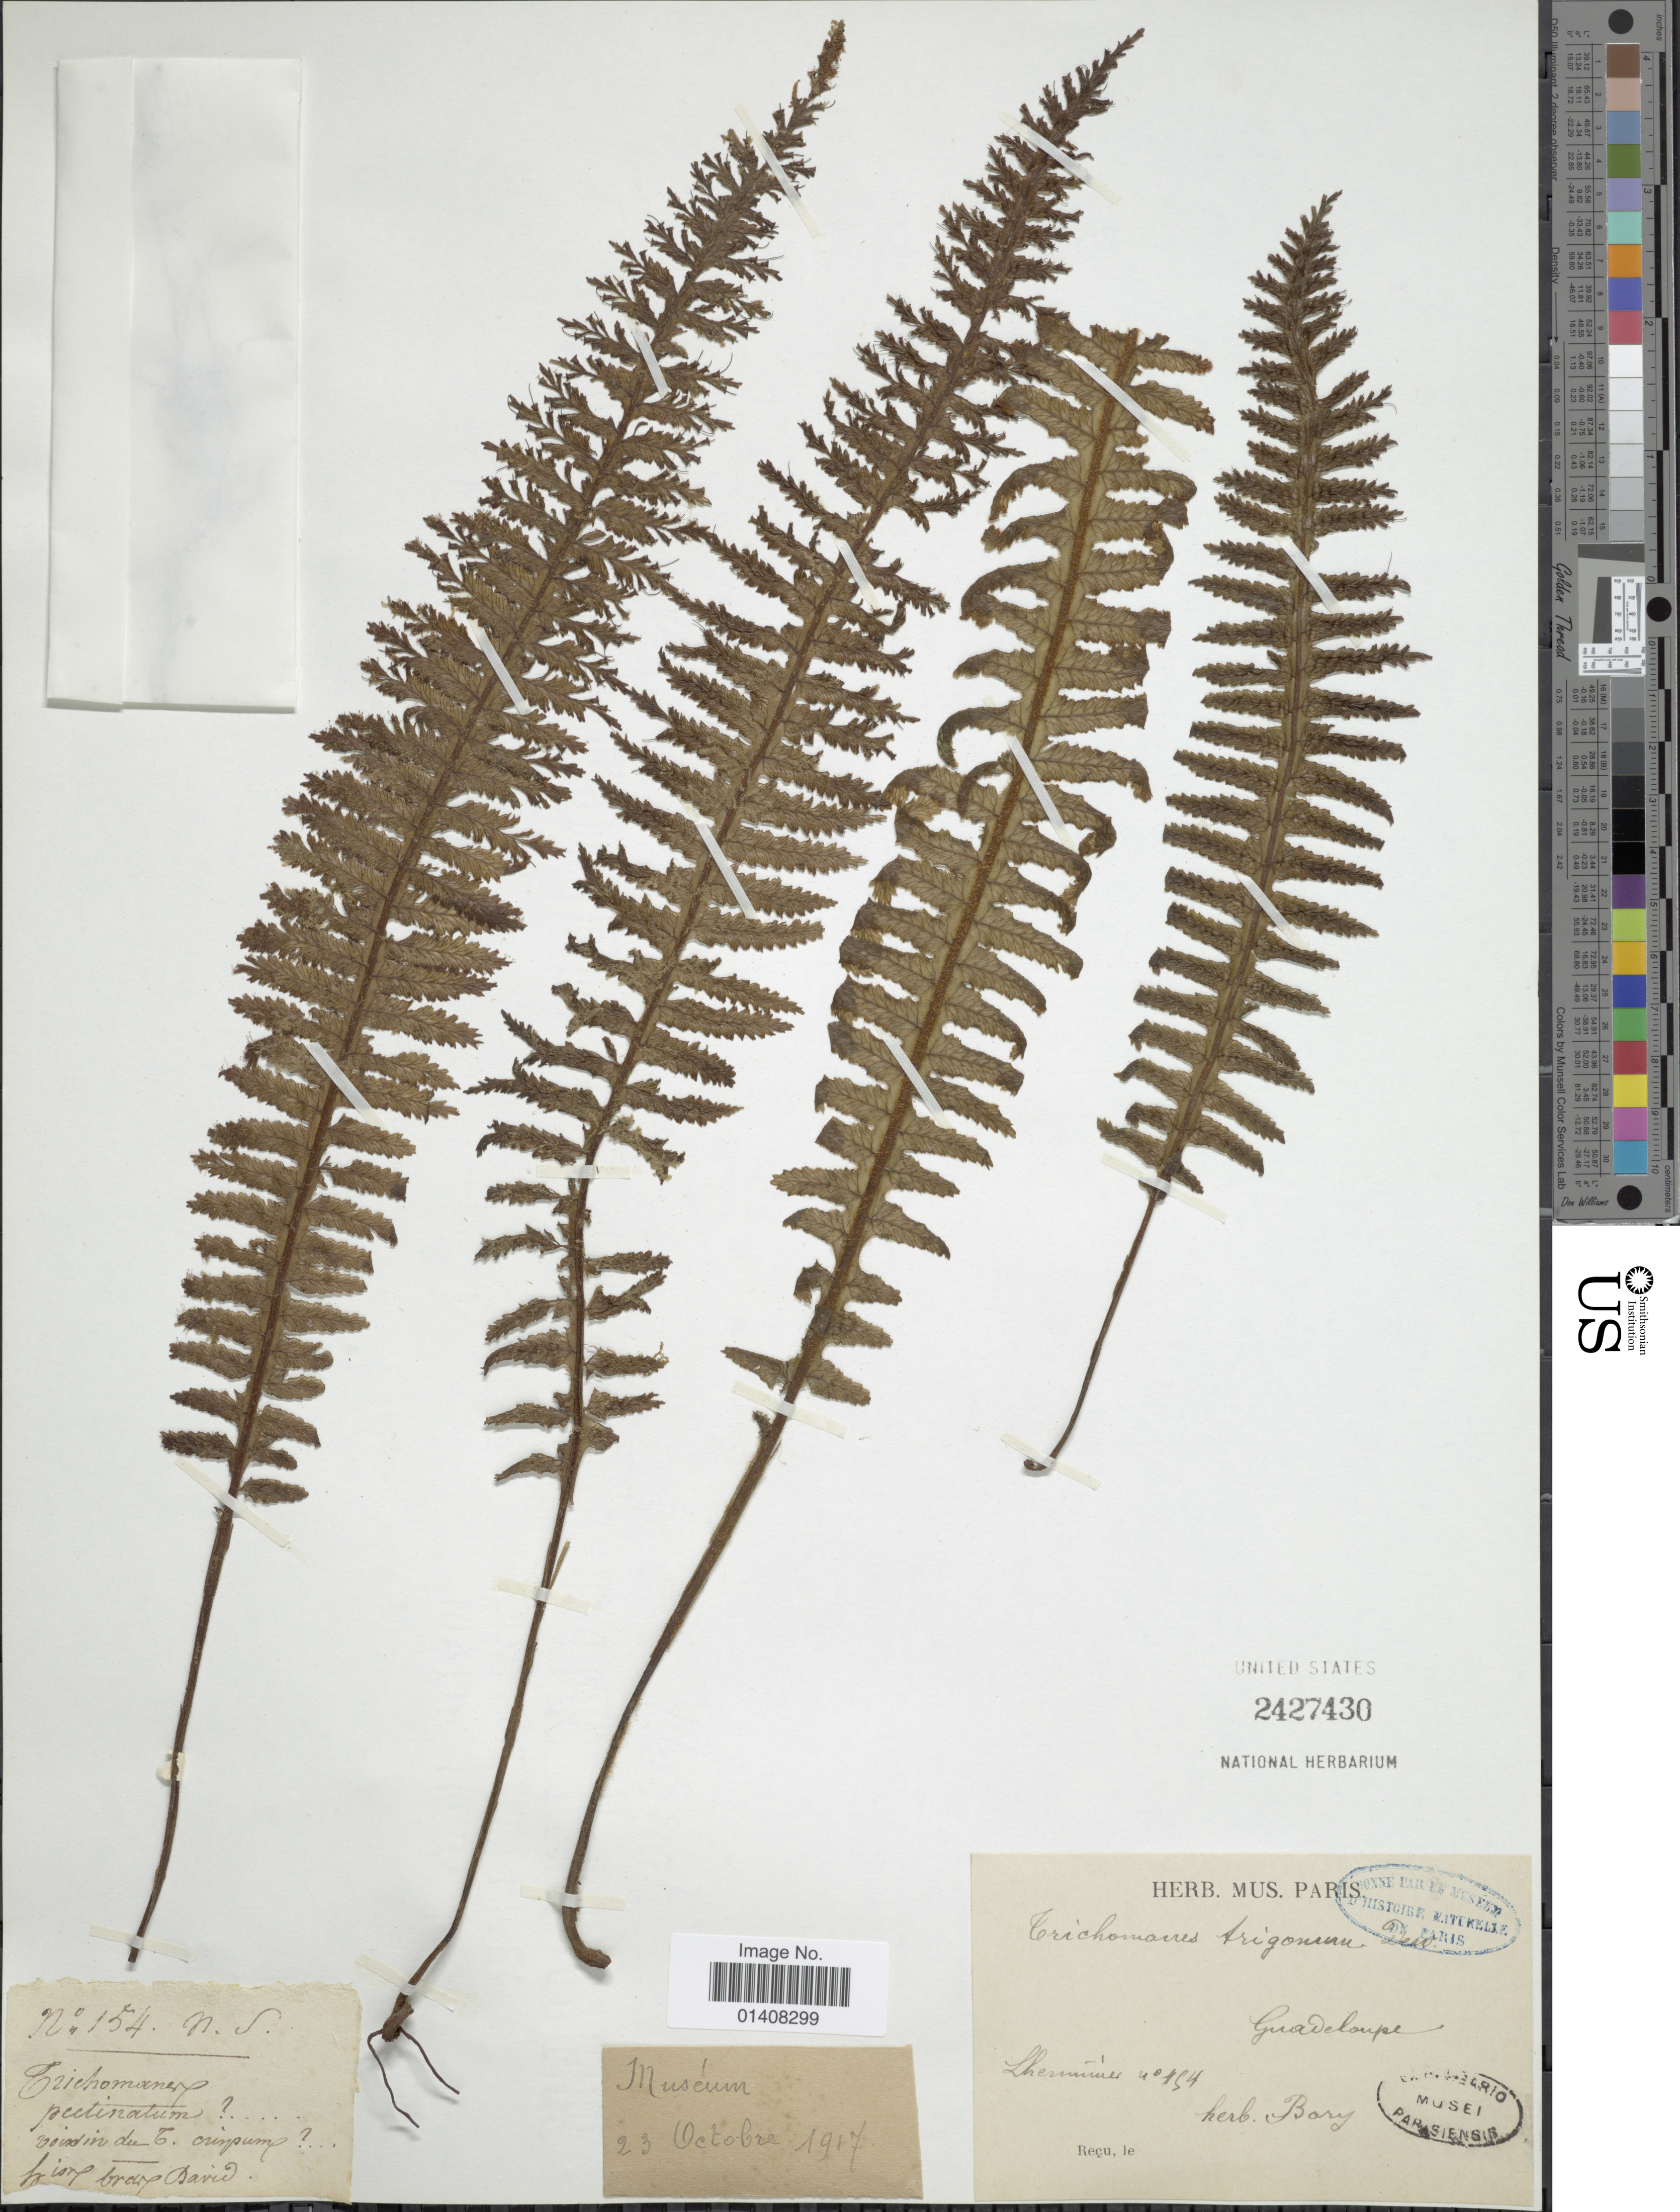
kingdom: Plantae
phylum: Tracheophyta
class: Polypodiopsida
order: Hymenophyllales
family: Hymenophyllaceae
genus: Trichomanes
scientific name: Trichomanes trigonum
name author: Desv.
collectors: -. L'Herminier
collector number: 154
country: Guadeloupe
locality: Guadeloupe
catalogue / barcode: US 2427430